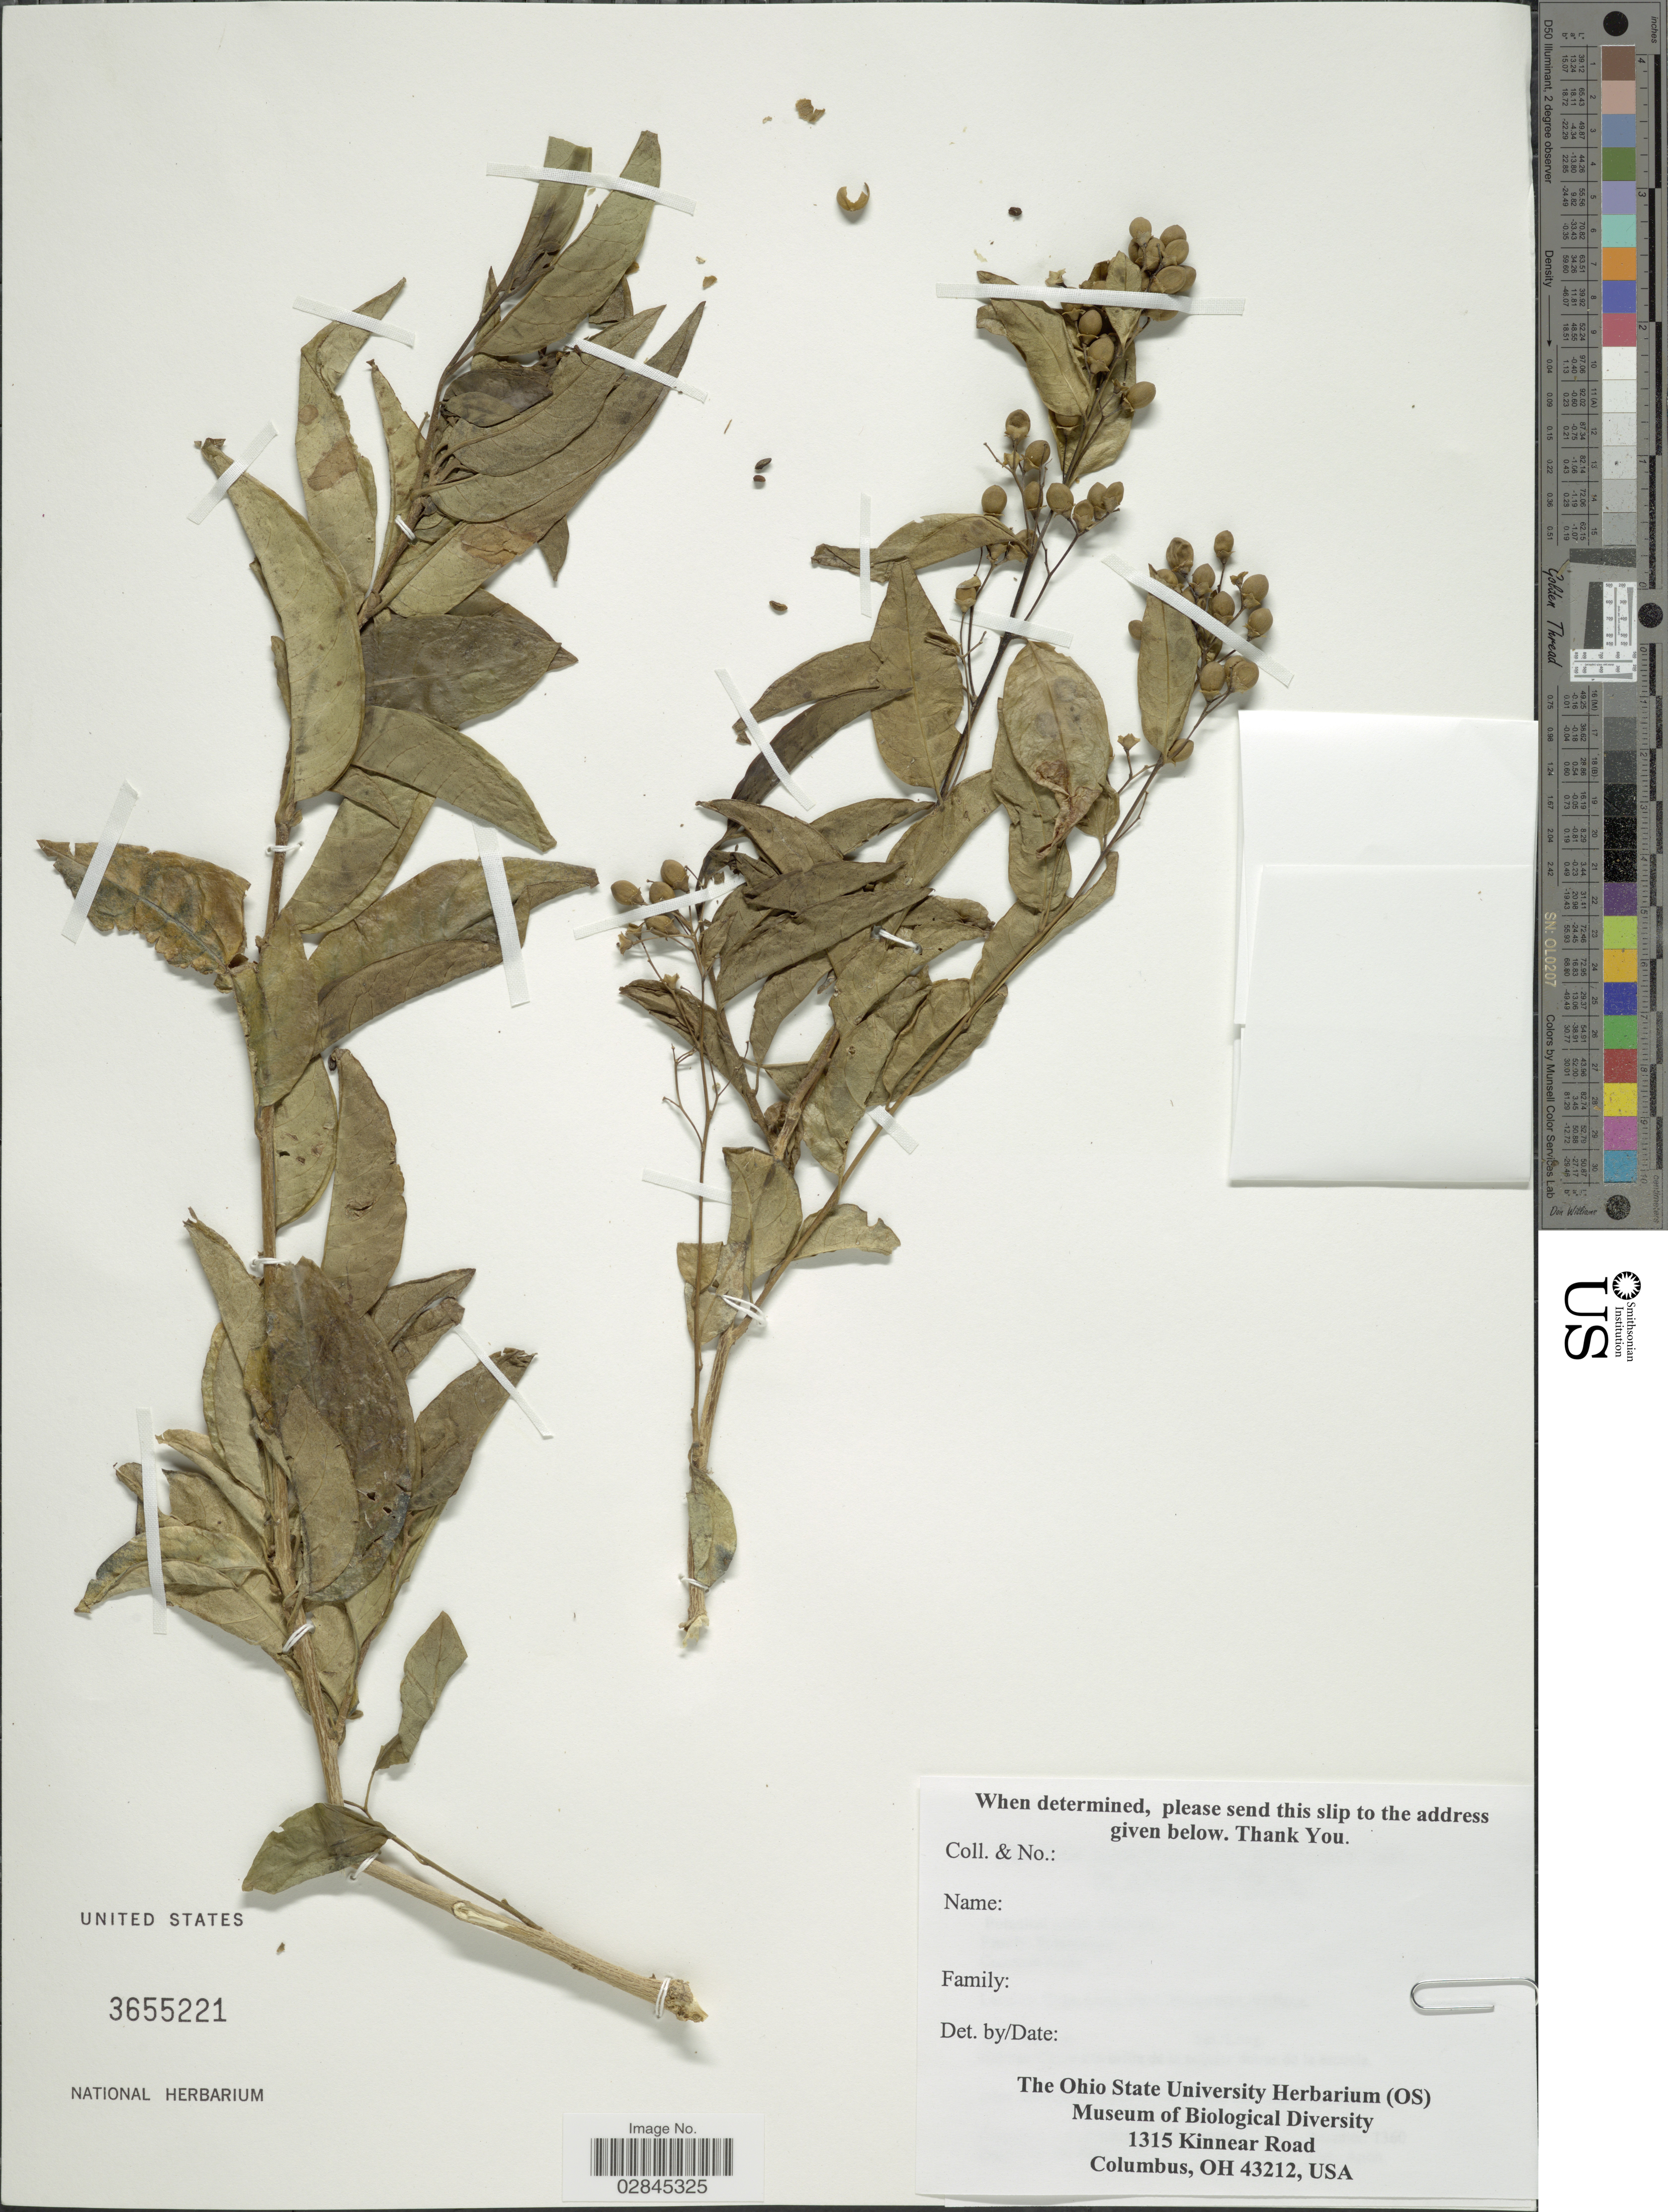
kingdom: Plantae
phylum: Tracheophyta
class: Magnoliopsida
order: Solanales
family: Solanaceae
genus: Cestrum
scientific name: Cestrum sp.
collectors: Ex herb. The Ohio State University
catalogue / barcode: US 3655221